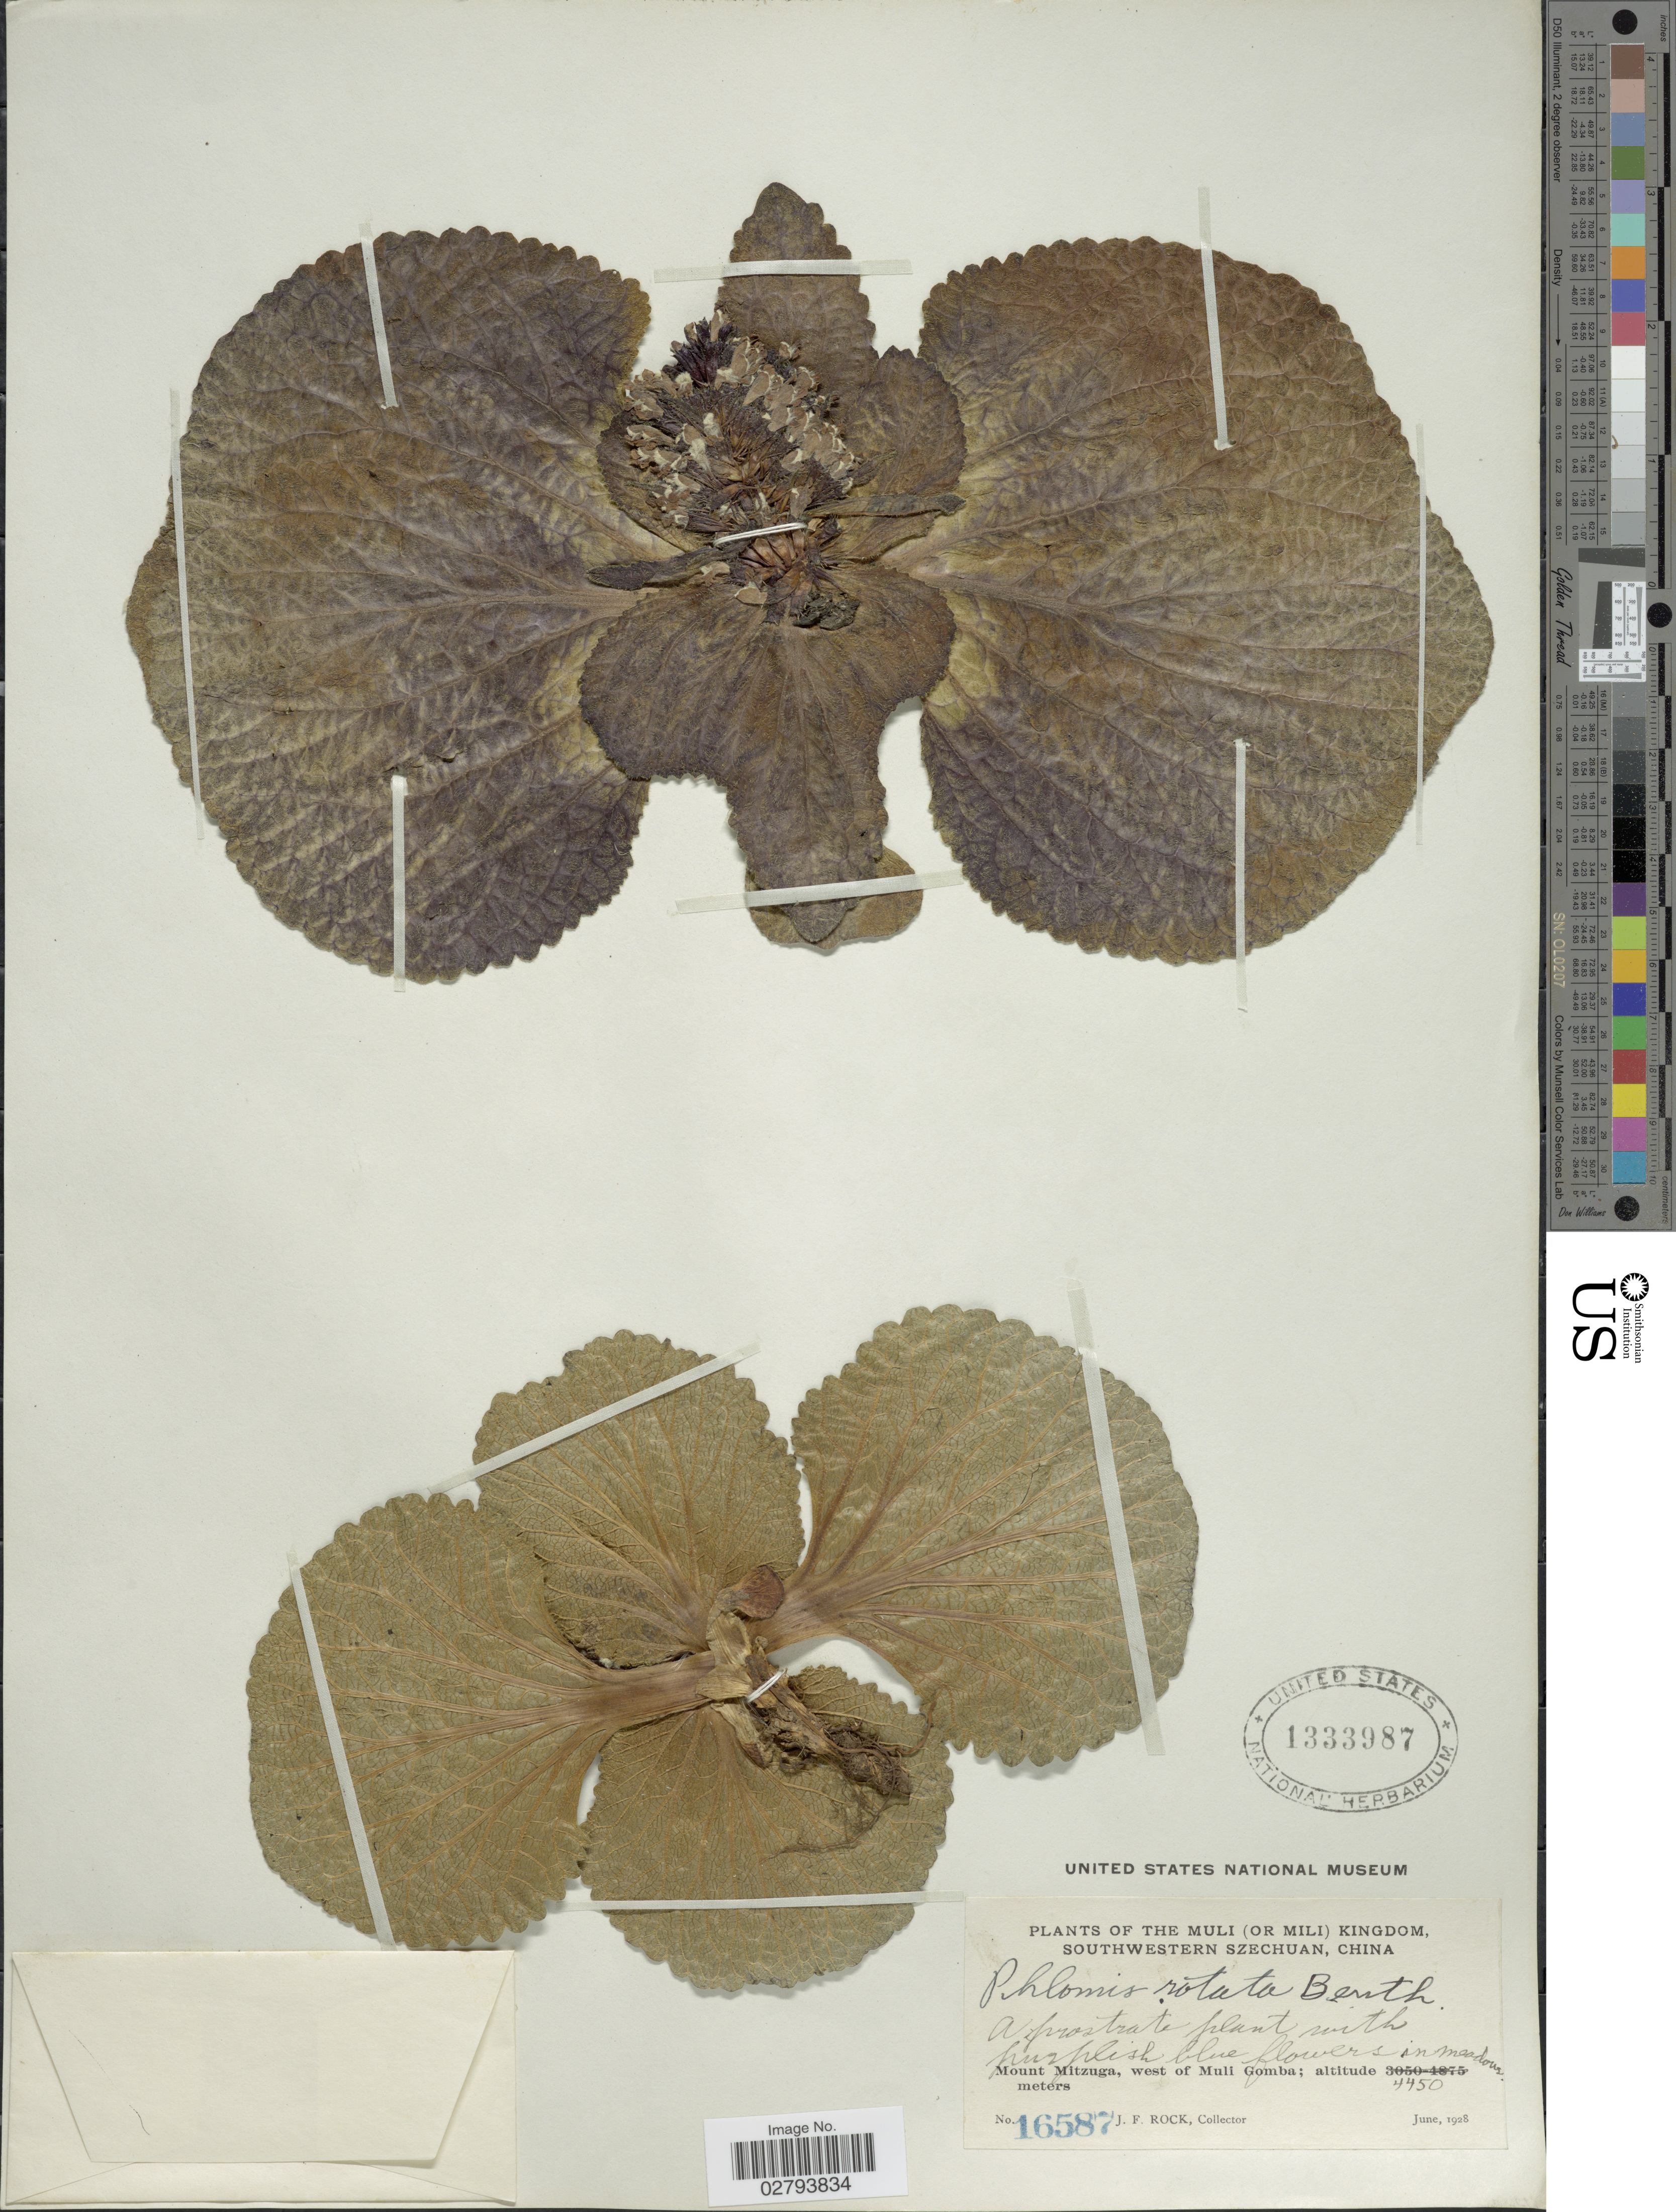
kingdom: Plantae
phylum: Tracheophyta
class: Magnoliopsida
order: Lamiales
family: Lamiaceae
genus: Phlomoides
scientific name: Phlomoides rotata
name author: (Benth. & Hook. f.) Mathiesen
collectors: J. Rock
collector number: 16587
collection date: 1928-06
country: China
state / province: Sichuan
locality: The Muli (or Mili) Kingdom, Southwestern Szechuan, Mount Mitzunga, west of Muli Gomba.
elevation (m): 4450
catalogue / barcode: US 1333987